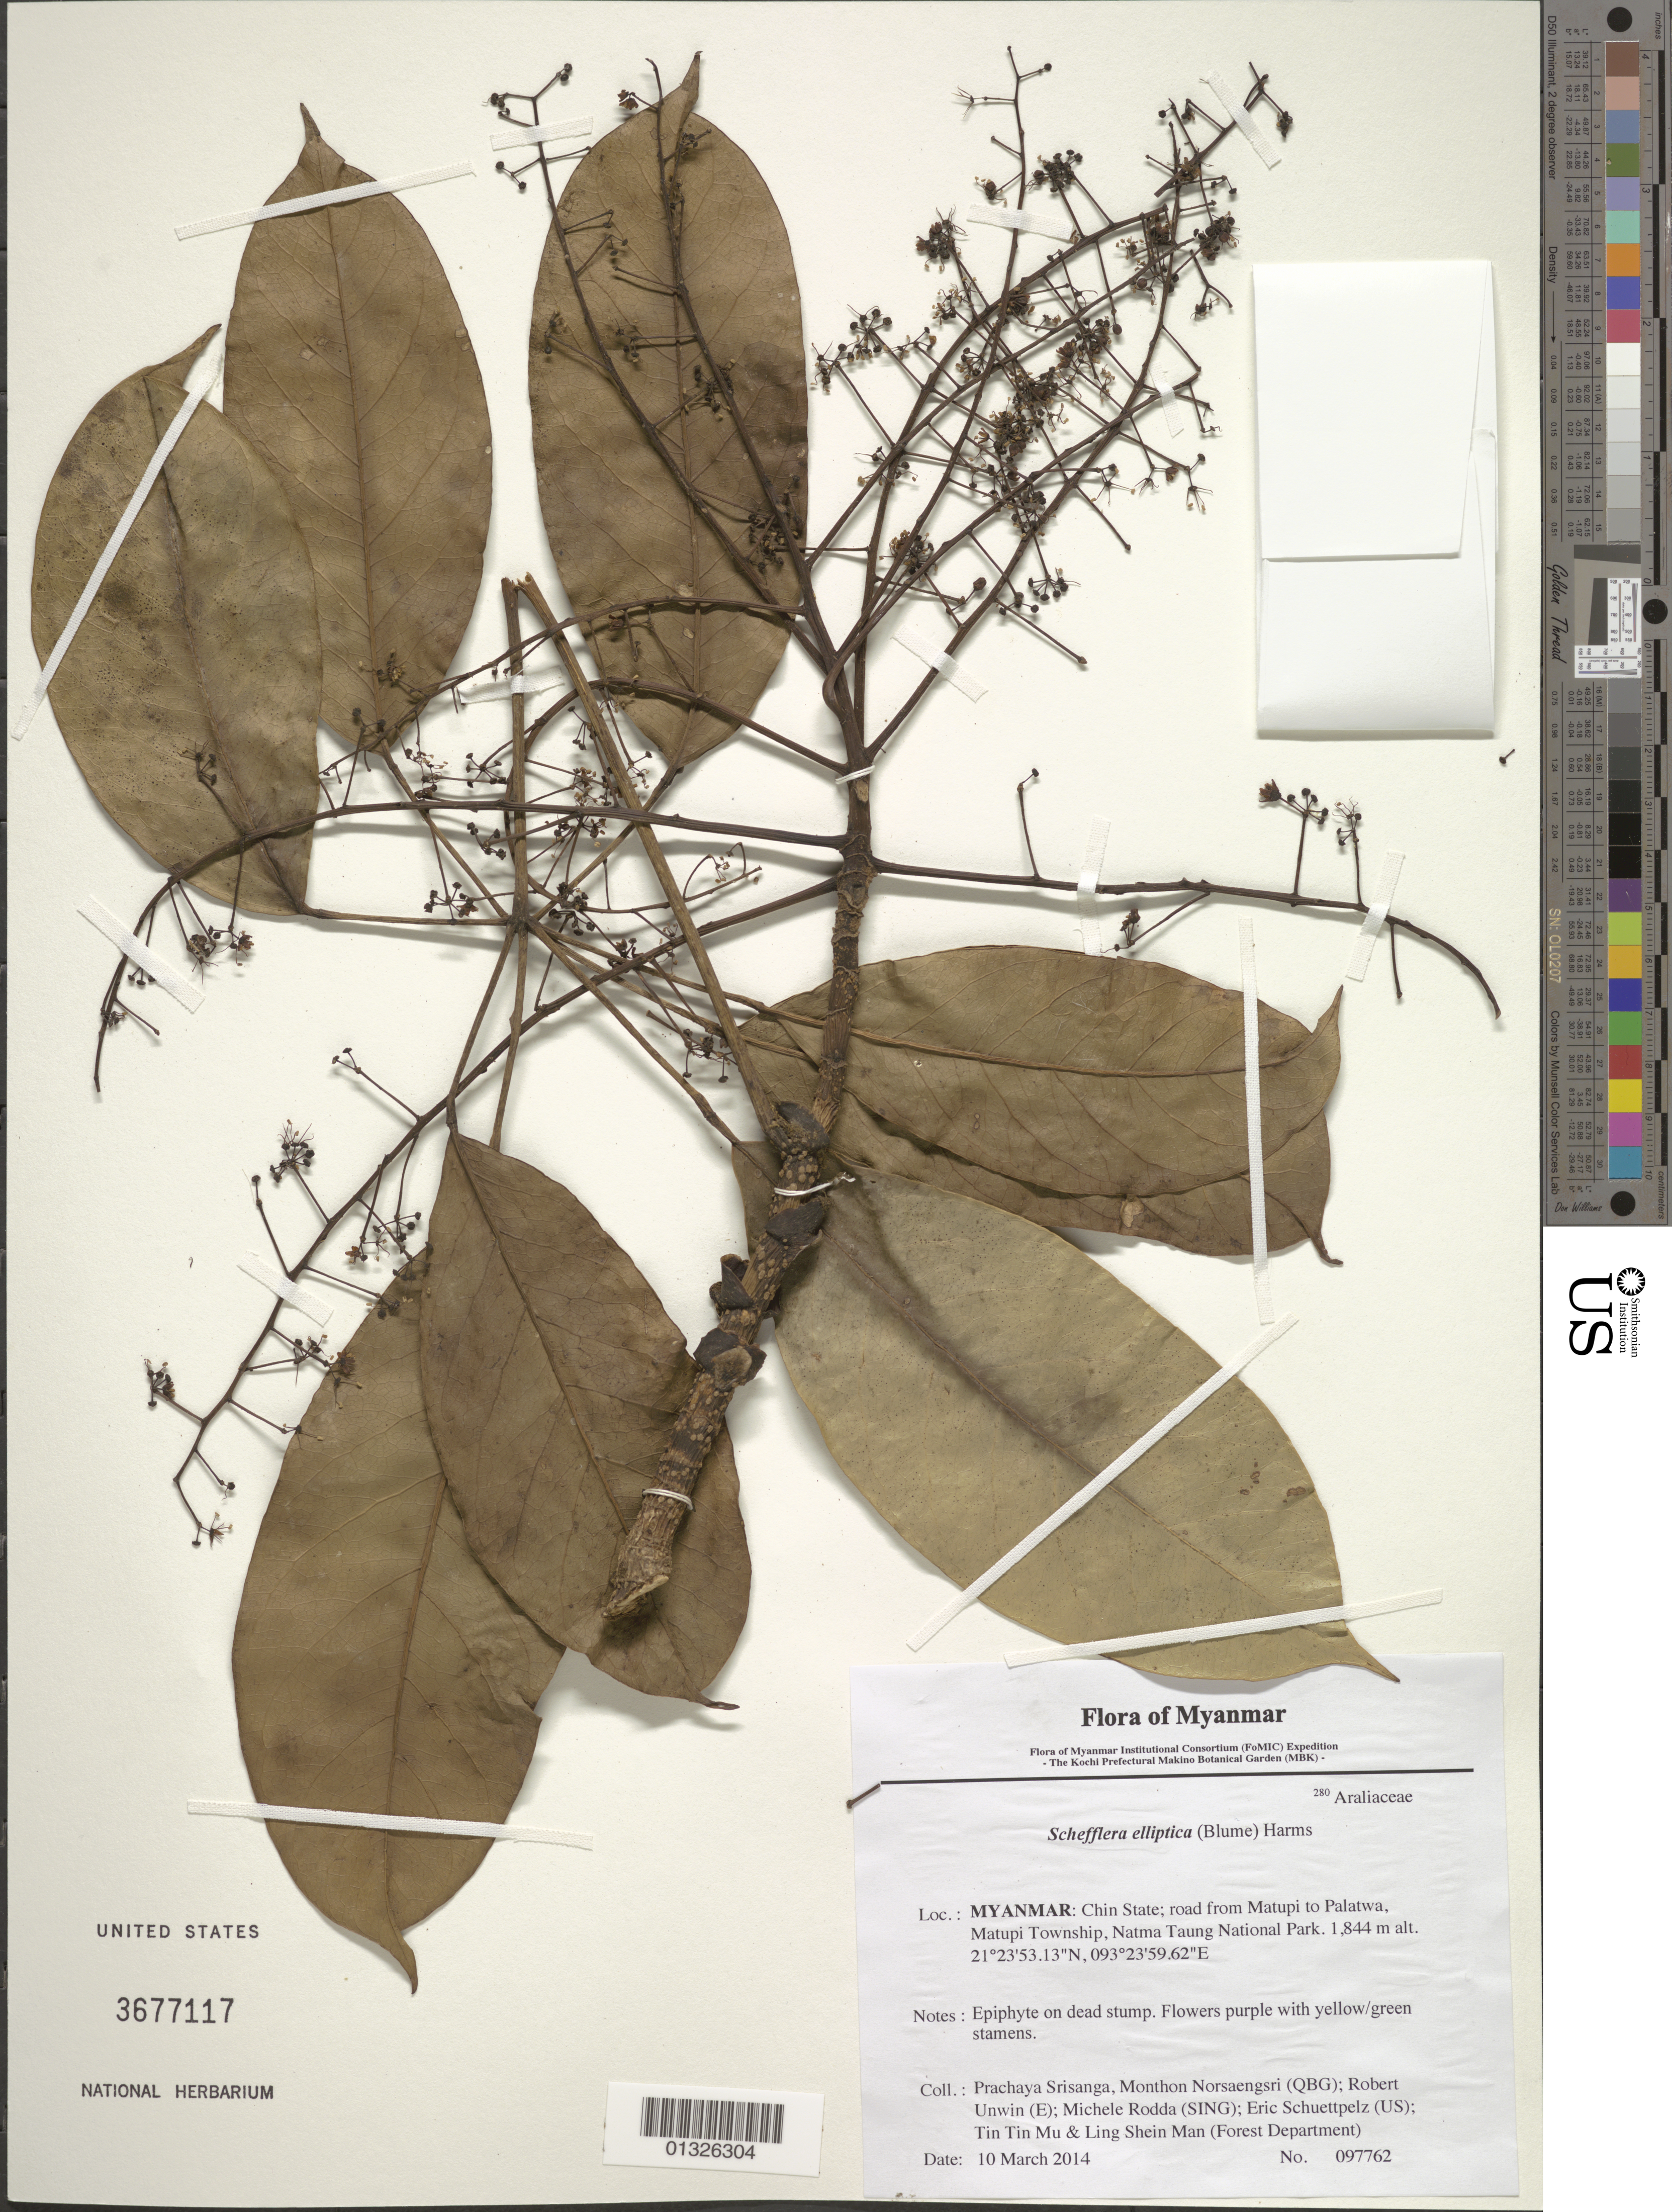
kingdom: Plantae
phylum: Tracheophyta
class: Magnoliopsida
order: Apiales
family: Araliaceae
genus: Schefflera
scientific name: Schefflera elliptica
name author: (Blume) Harms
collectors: P. Srisanga, M. Norsaengsri, R. Unwin, M. Rodda, E. Schuettpelz, Tin Tin Mu & Ling Shein Man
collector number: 97762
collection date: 2014-03-10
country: Myanmar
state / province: Chin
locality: Road from Matupi to Palatwa, Matupi Township, Natma Taung National Park.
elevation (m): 1844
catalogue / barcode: US 3677117